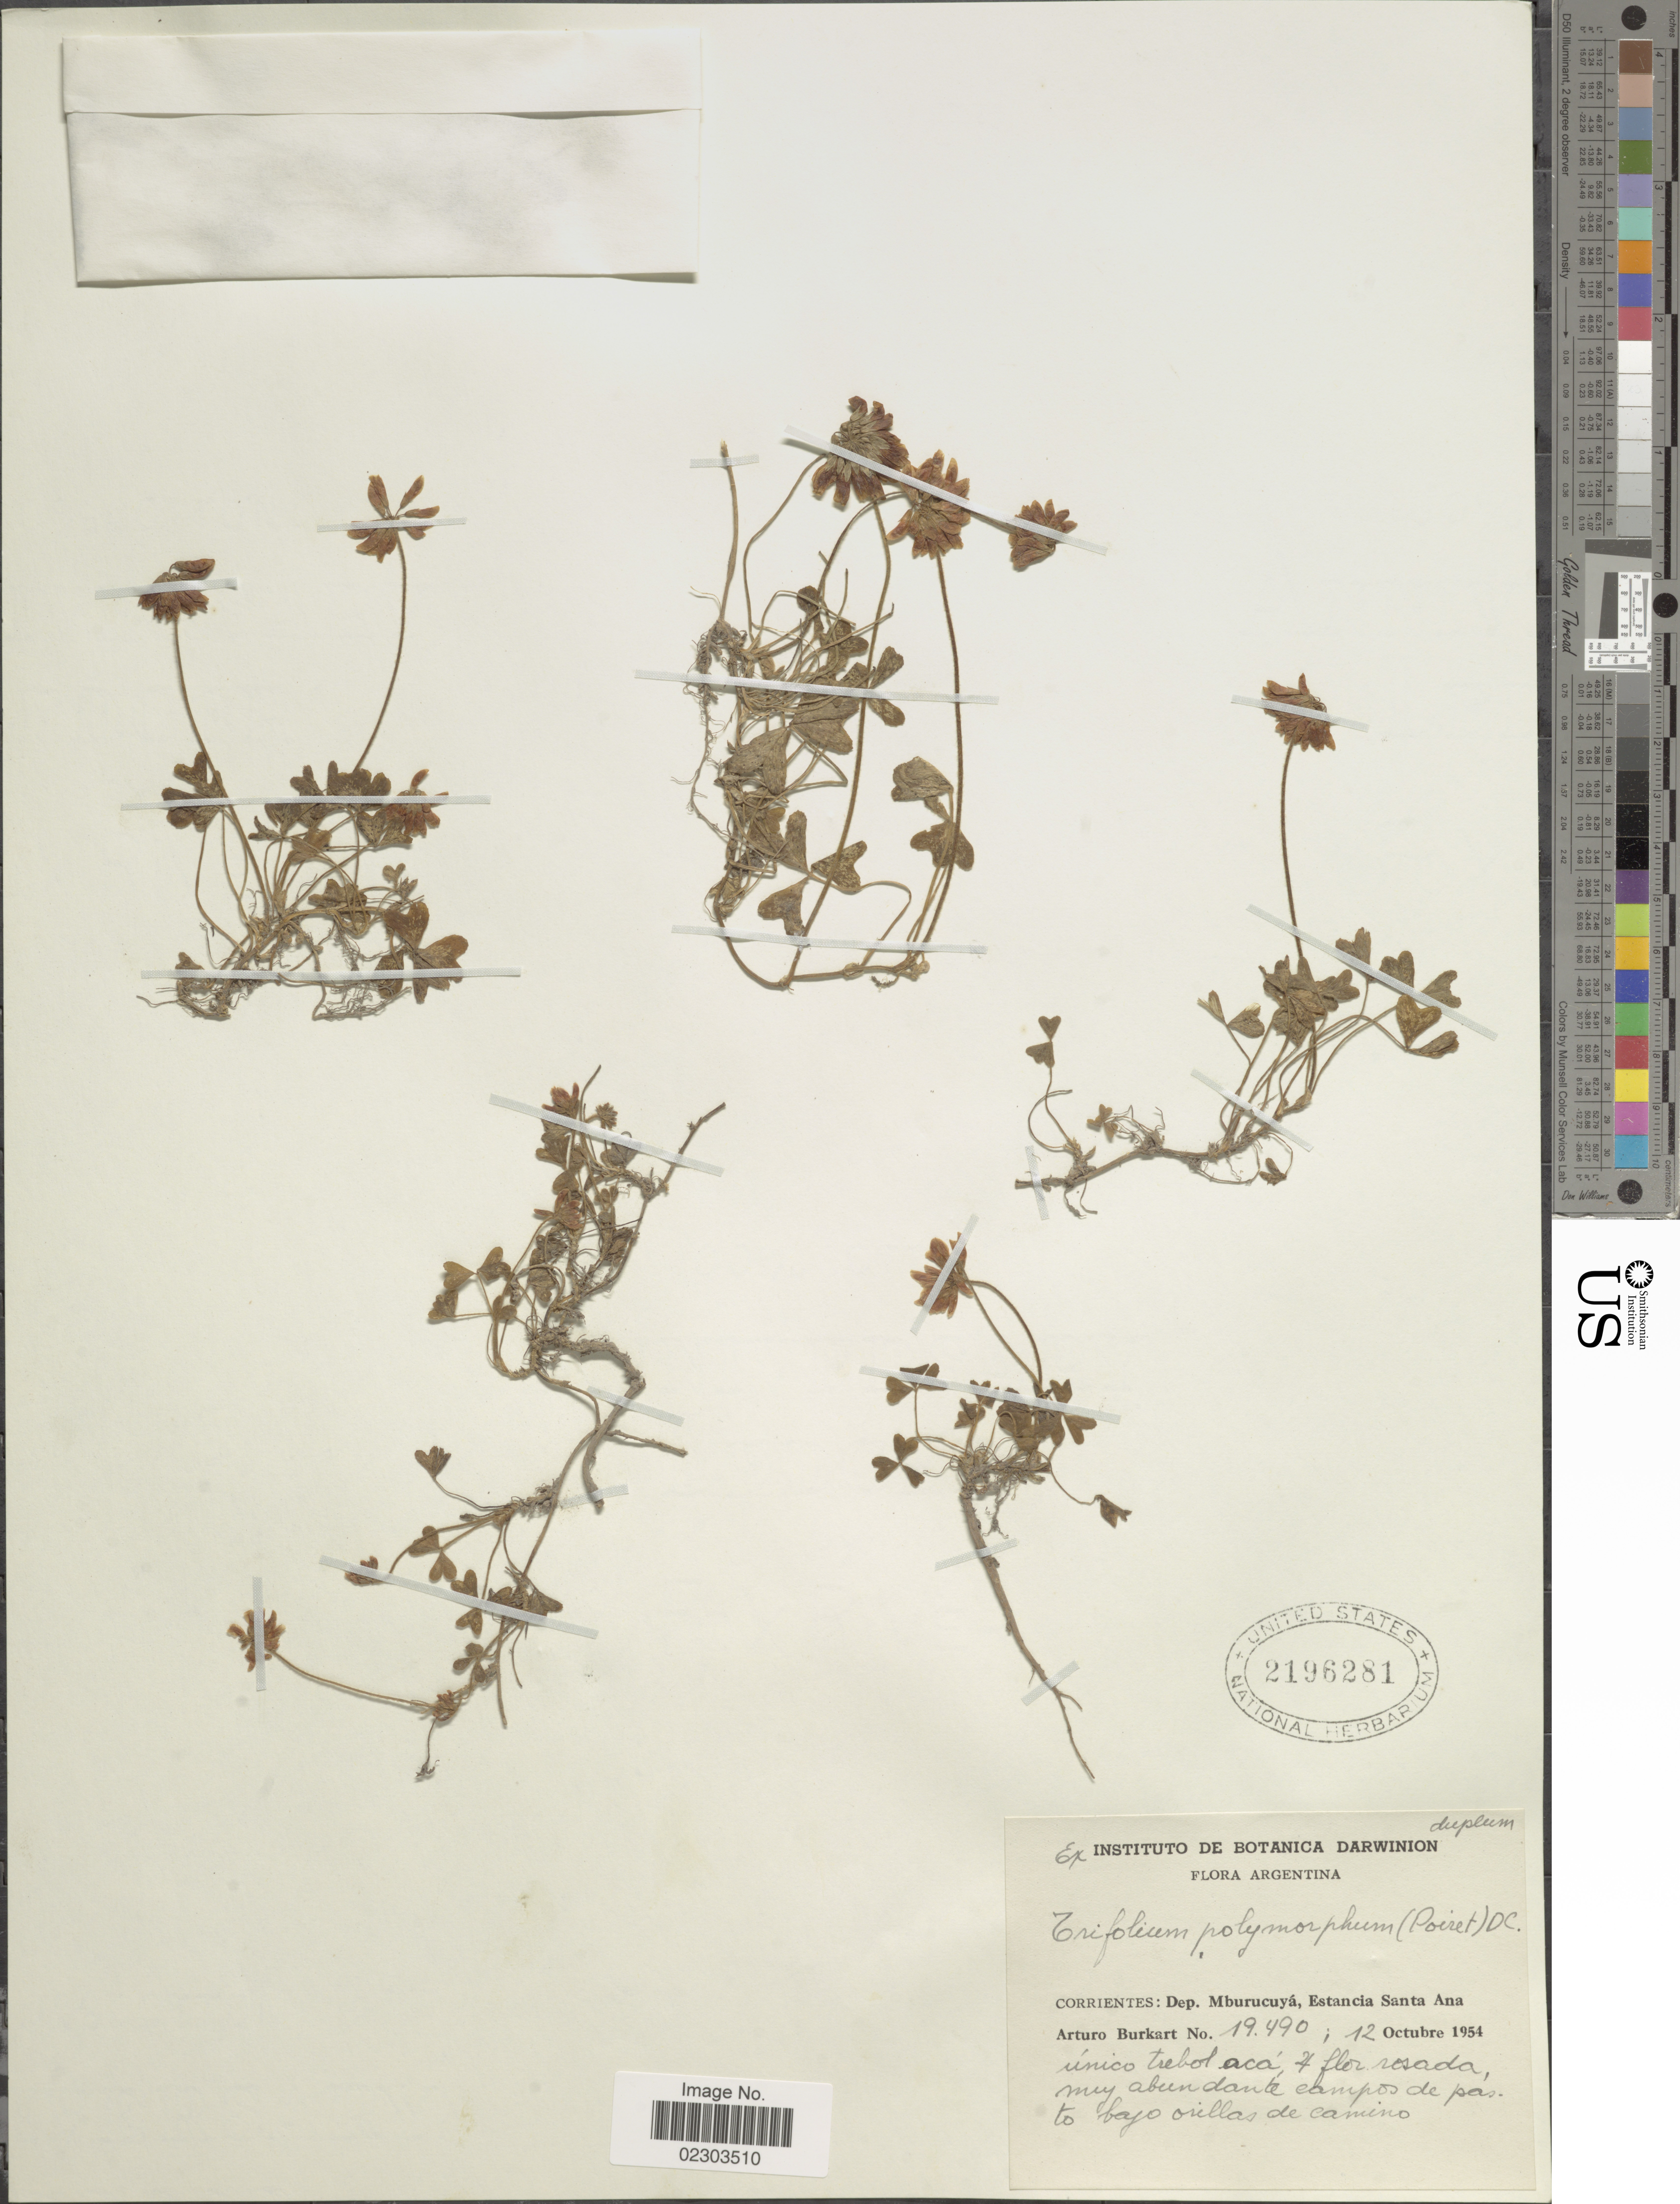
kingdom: Plantae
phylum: Tracheophyta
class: Magnoliopsida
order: Fabales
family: Fabaceae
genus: Trifolium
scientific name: Trifolium polymorphum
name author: Poir.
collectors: A. E. Burkart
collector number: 19490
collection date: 1954-10-12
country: Argentina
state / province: Corrientes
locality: Dep. Mburucuyá, estancia Santa Ana, muy abundante campos de pas. to bajo orillas de camino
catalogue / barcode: US 2196281